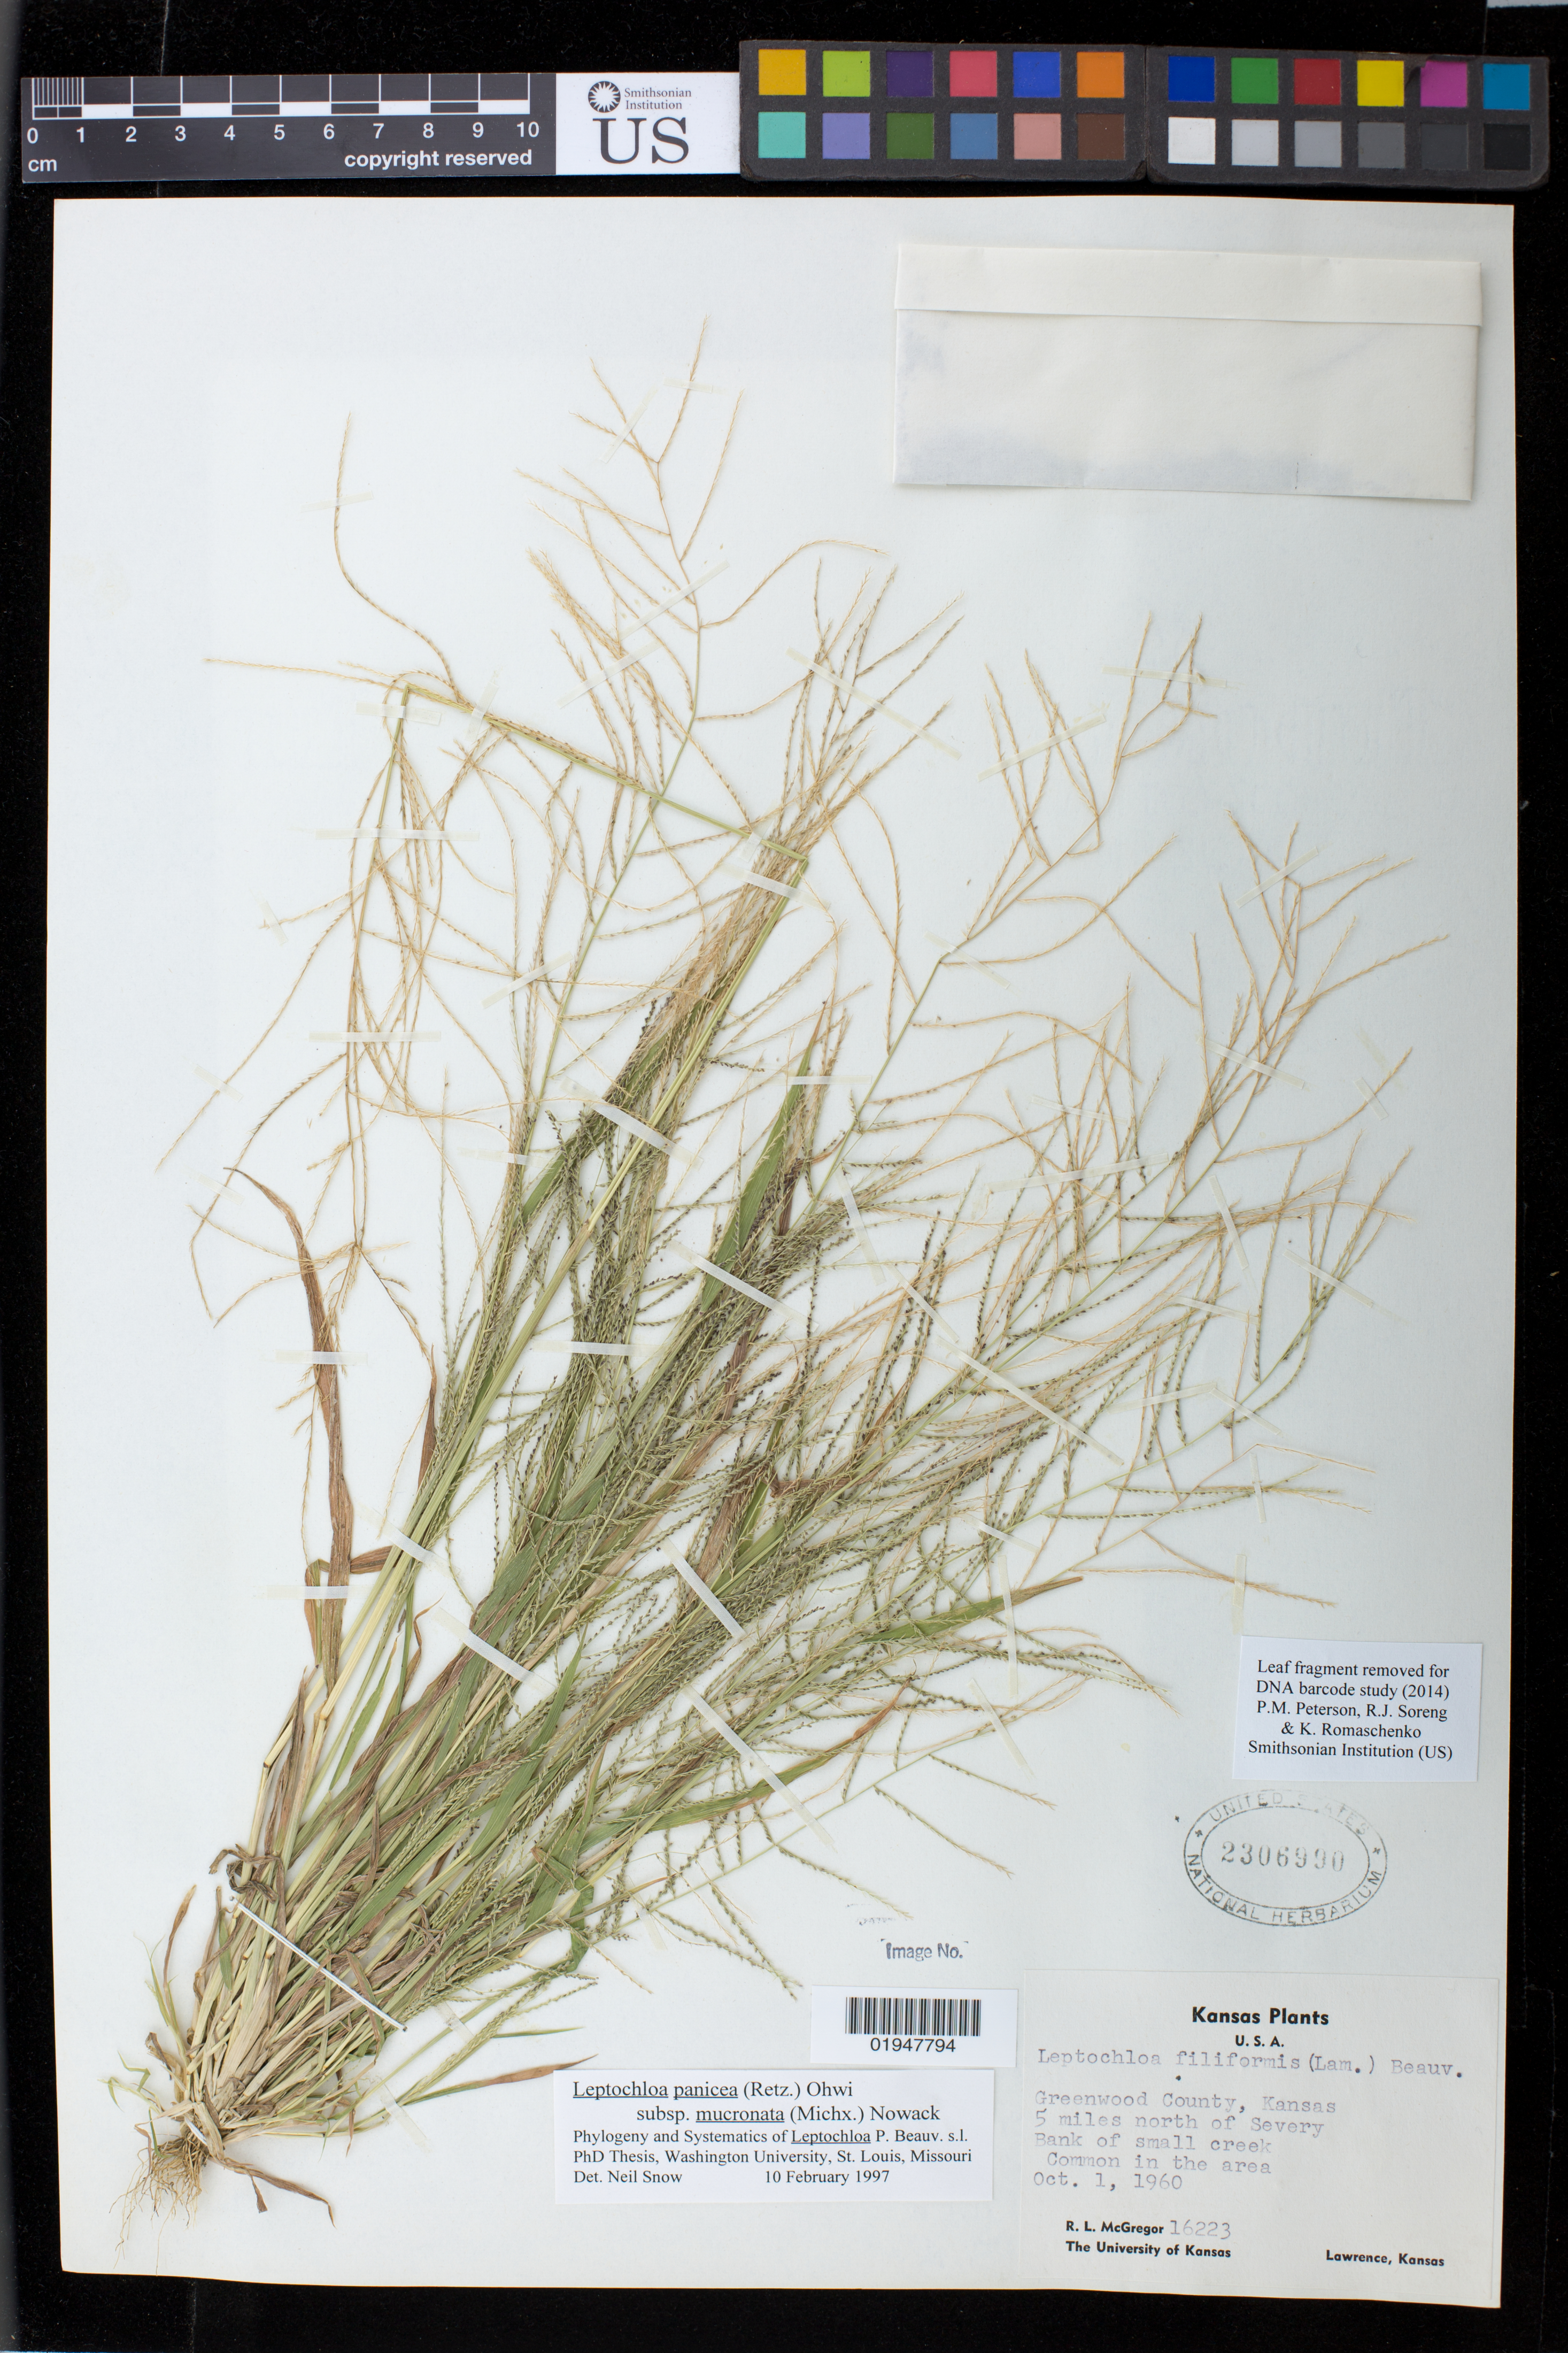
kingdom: Plantae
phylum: Tracheophyta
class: Liliopsida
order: Poales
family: Poaceae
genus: Leptochloa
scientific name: Leptochloa panicea subsp. mucronata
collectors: R. McGregor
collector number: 16223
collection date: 1960-10-01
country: United States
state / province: Kansas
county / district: Greenwood County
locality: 5 miles north of Severy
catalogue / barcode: US 2306990